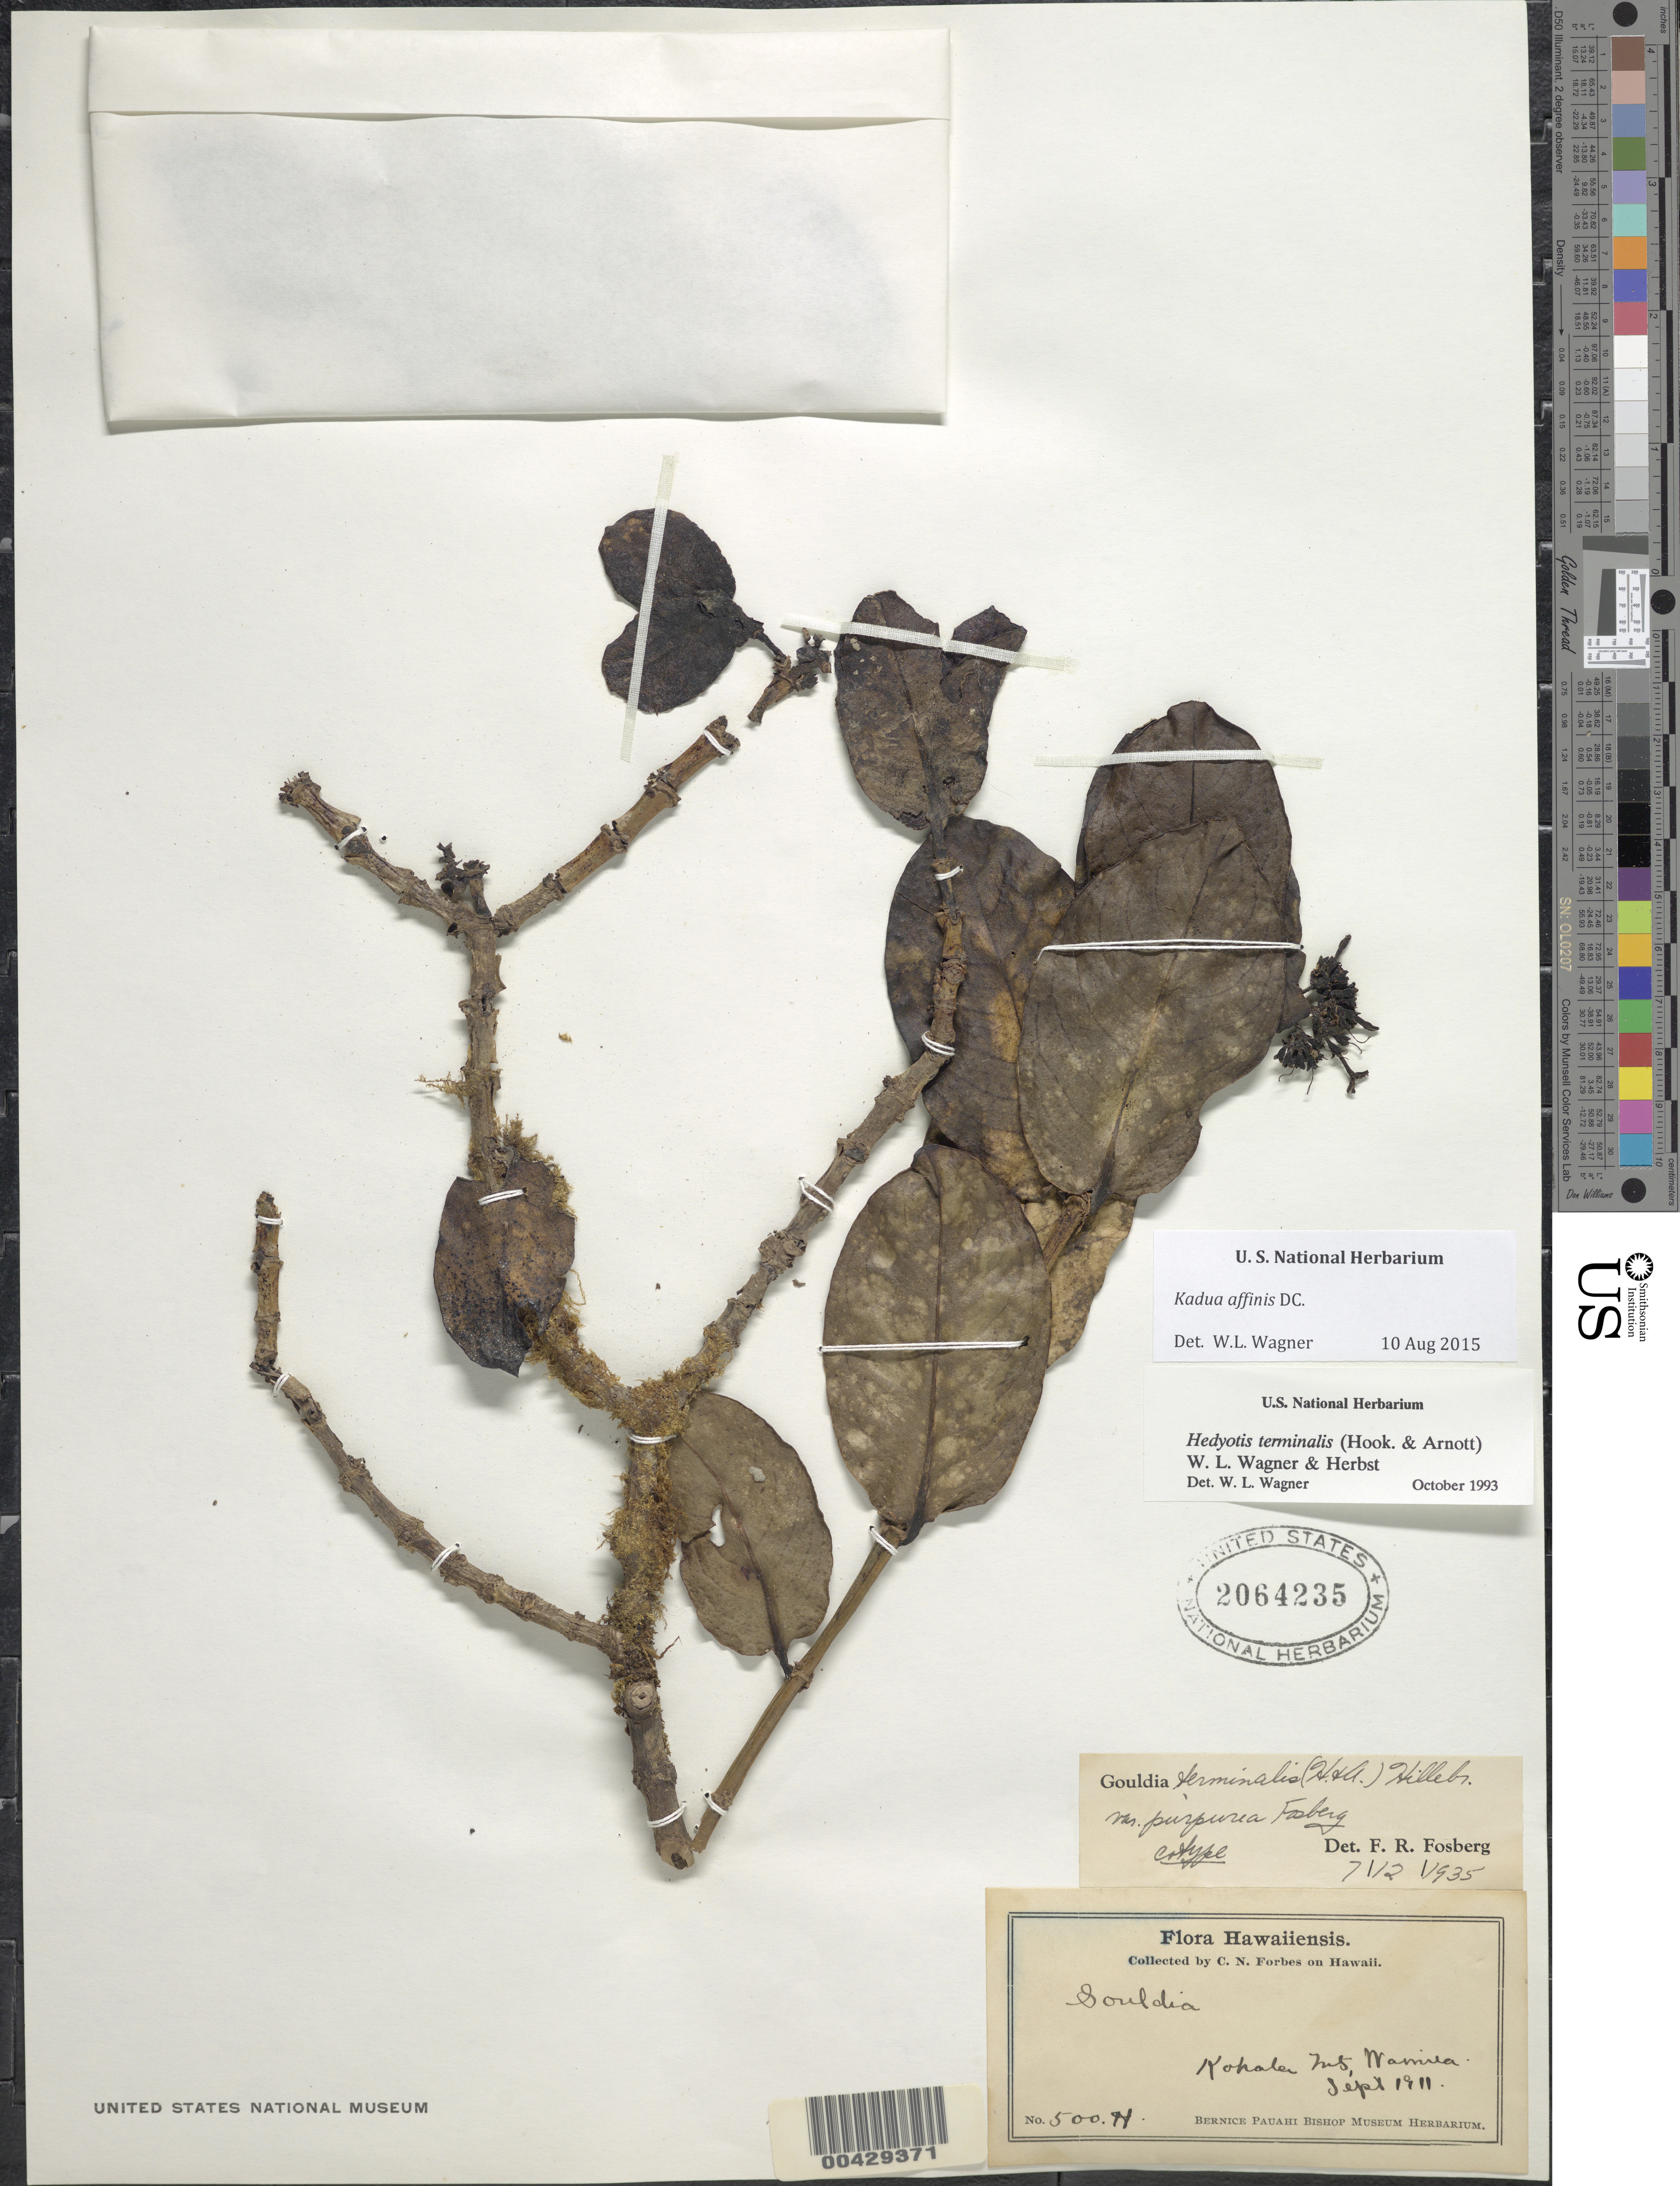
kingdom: Plantae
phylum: Tracheophyta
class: Magnoliopsida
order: Gentianales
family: Rubiaceae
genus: Kadua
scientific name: Kadua affinis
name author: DC.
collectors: C. N. Forbes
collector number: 500.H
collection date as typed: Sep 1911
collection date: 1911-09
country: United States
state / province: Hawaii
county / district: Hawaii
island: Hawaii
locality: Kohala Mountains, Waimea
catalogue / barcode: US 2064235